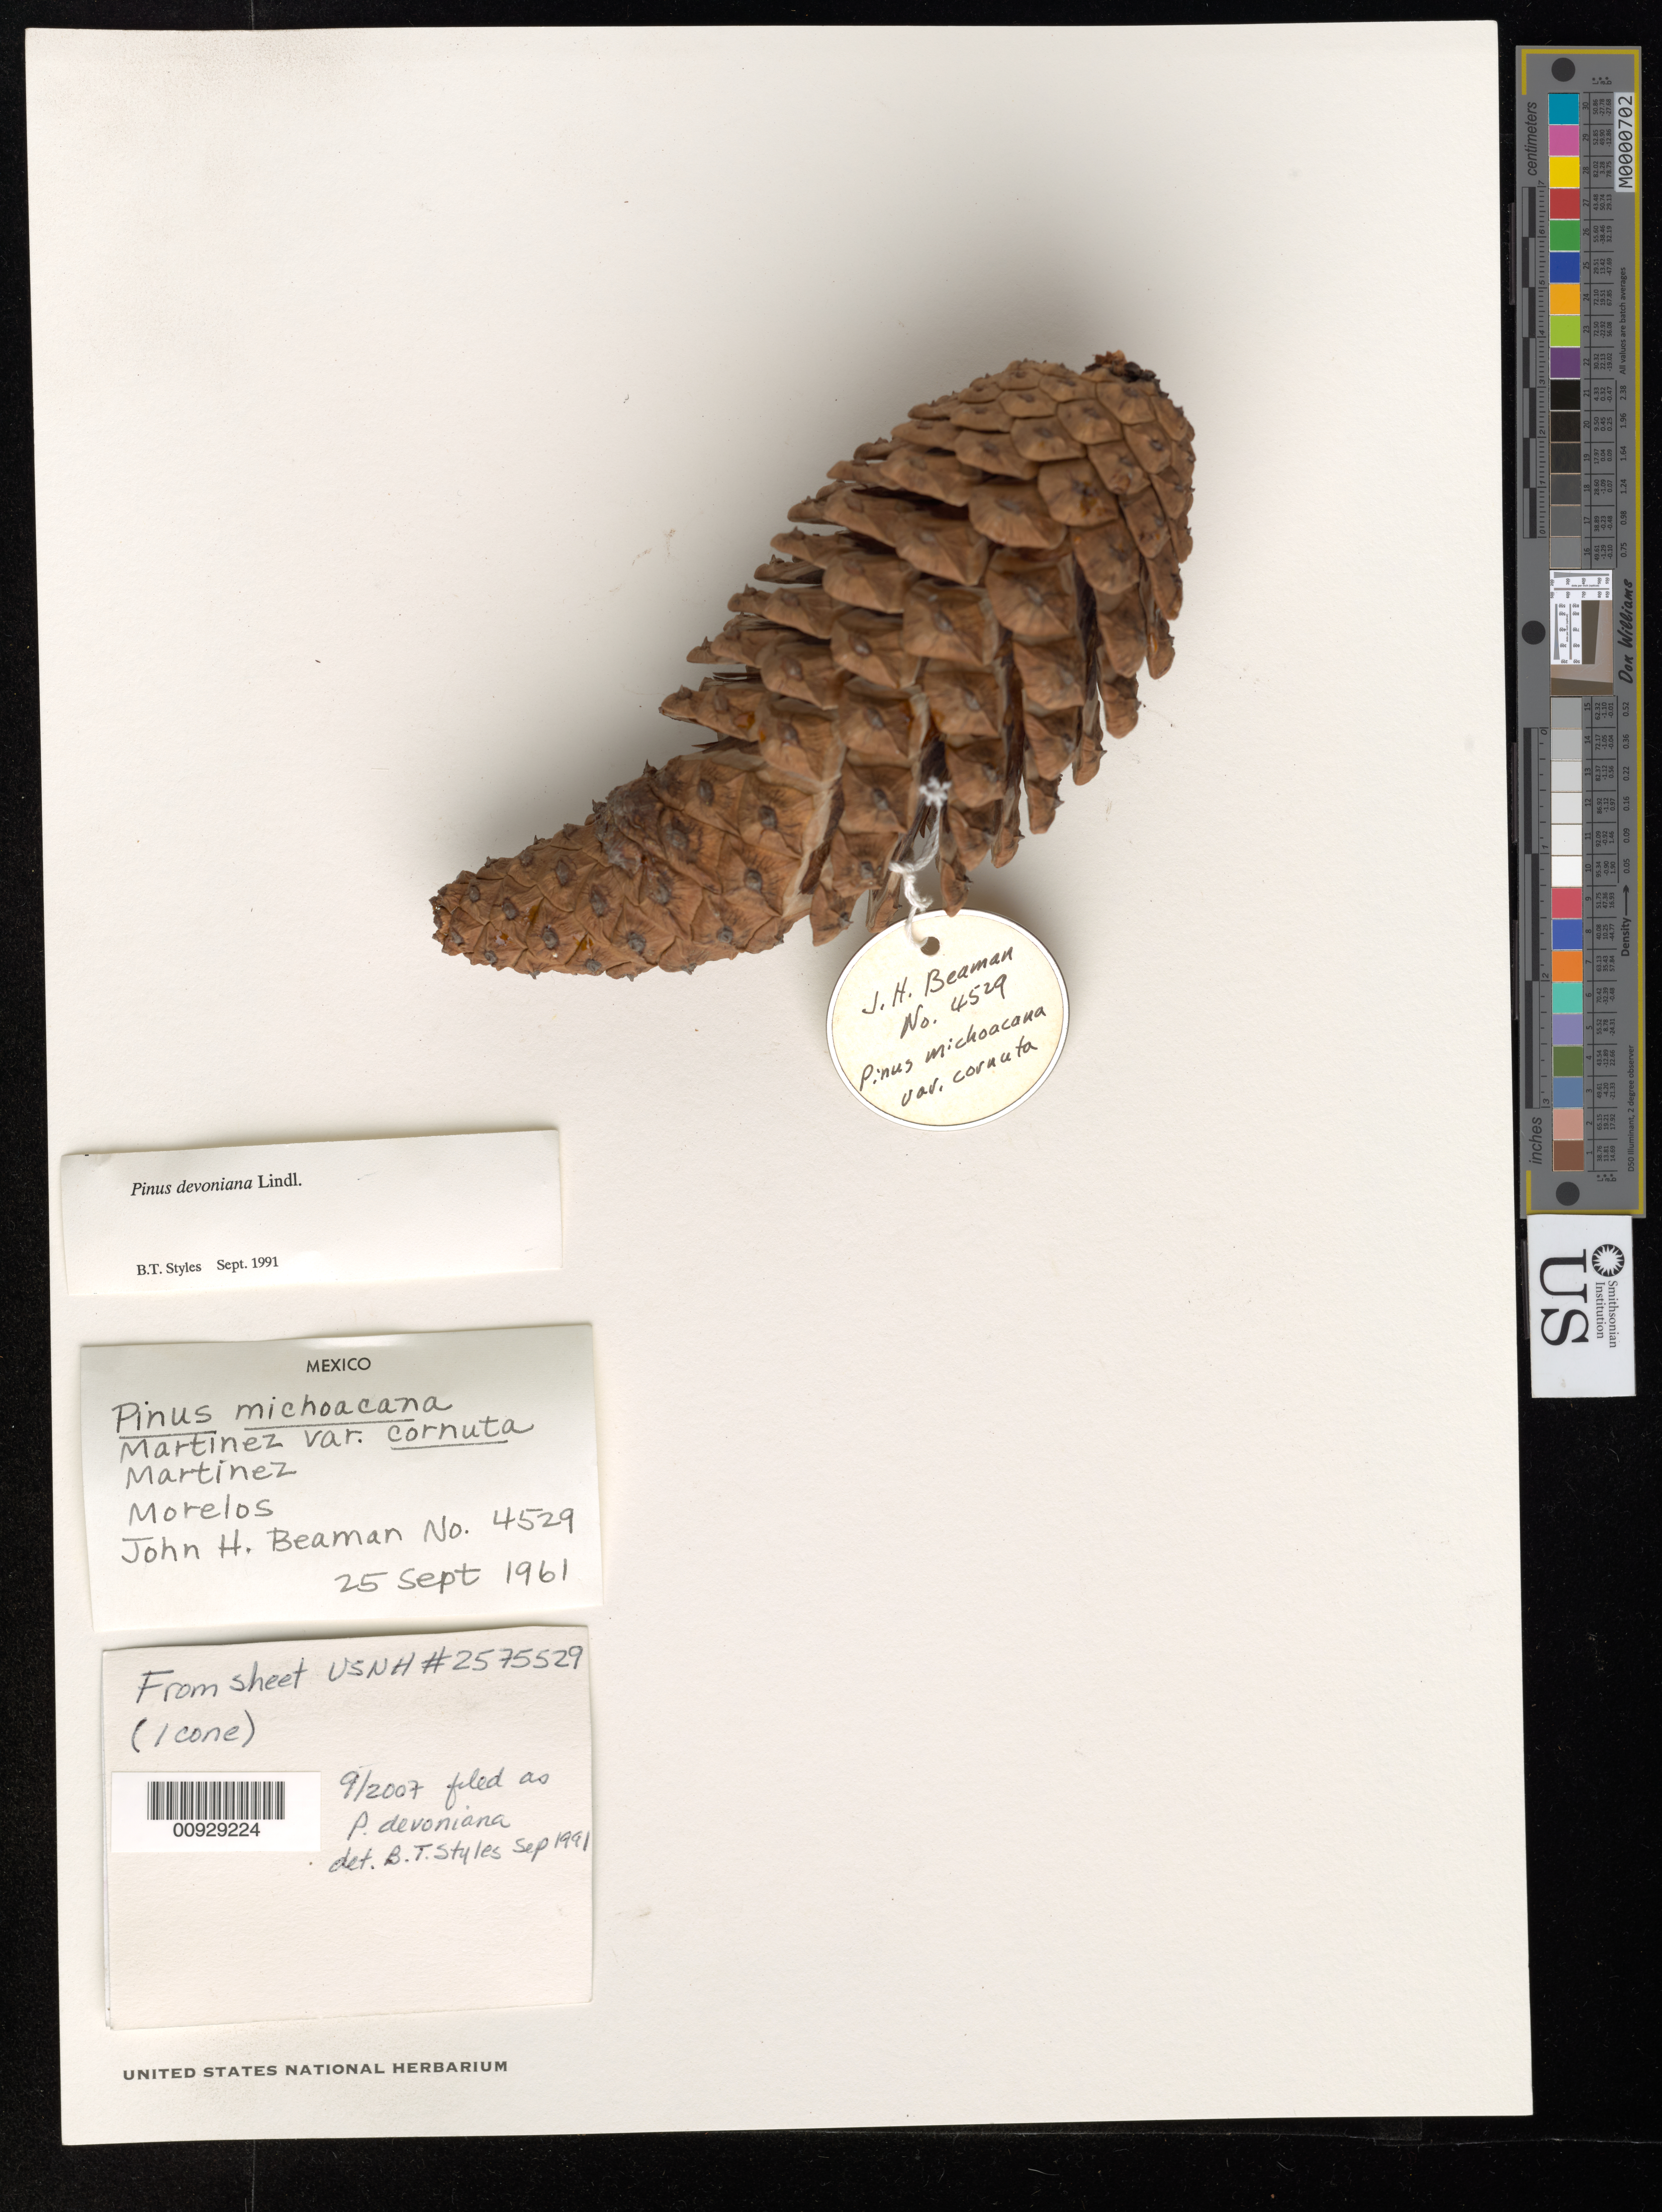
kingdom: Plantae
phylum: Tracheophyta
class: Pinopsida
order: Pinales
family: Pinaceae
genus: Pinus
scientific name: Pinus devoniana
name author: Lindl.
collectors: J. H. Beaman & J. Andrésen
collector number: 4529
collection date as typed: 25 Sep 1961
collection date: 1961-09-25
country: Mexico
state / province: Morelos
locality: At km. 62 on the old Mexico-Cuernavaca road ca. 20 kms. north of Cuernavaca.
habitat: One of the dominant species in pine forest.